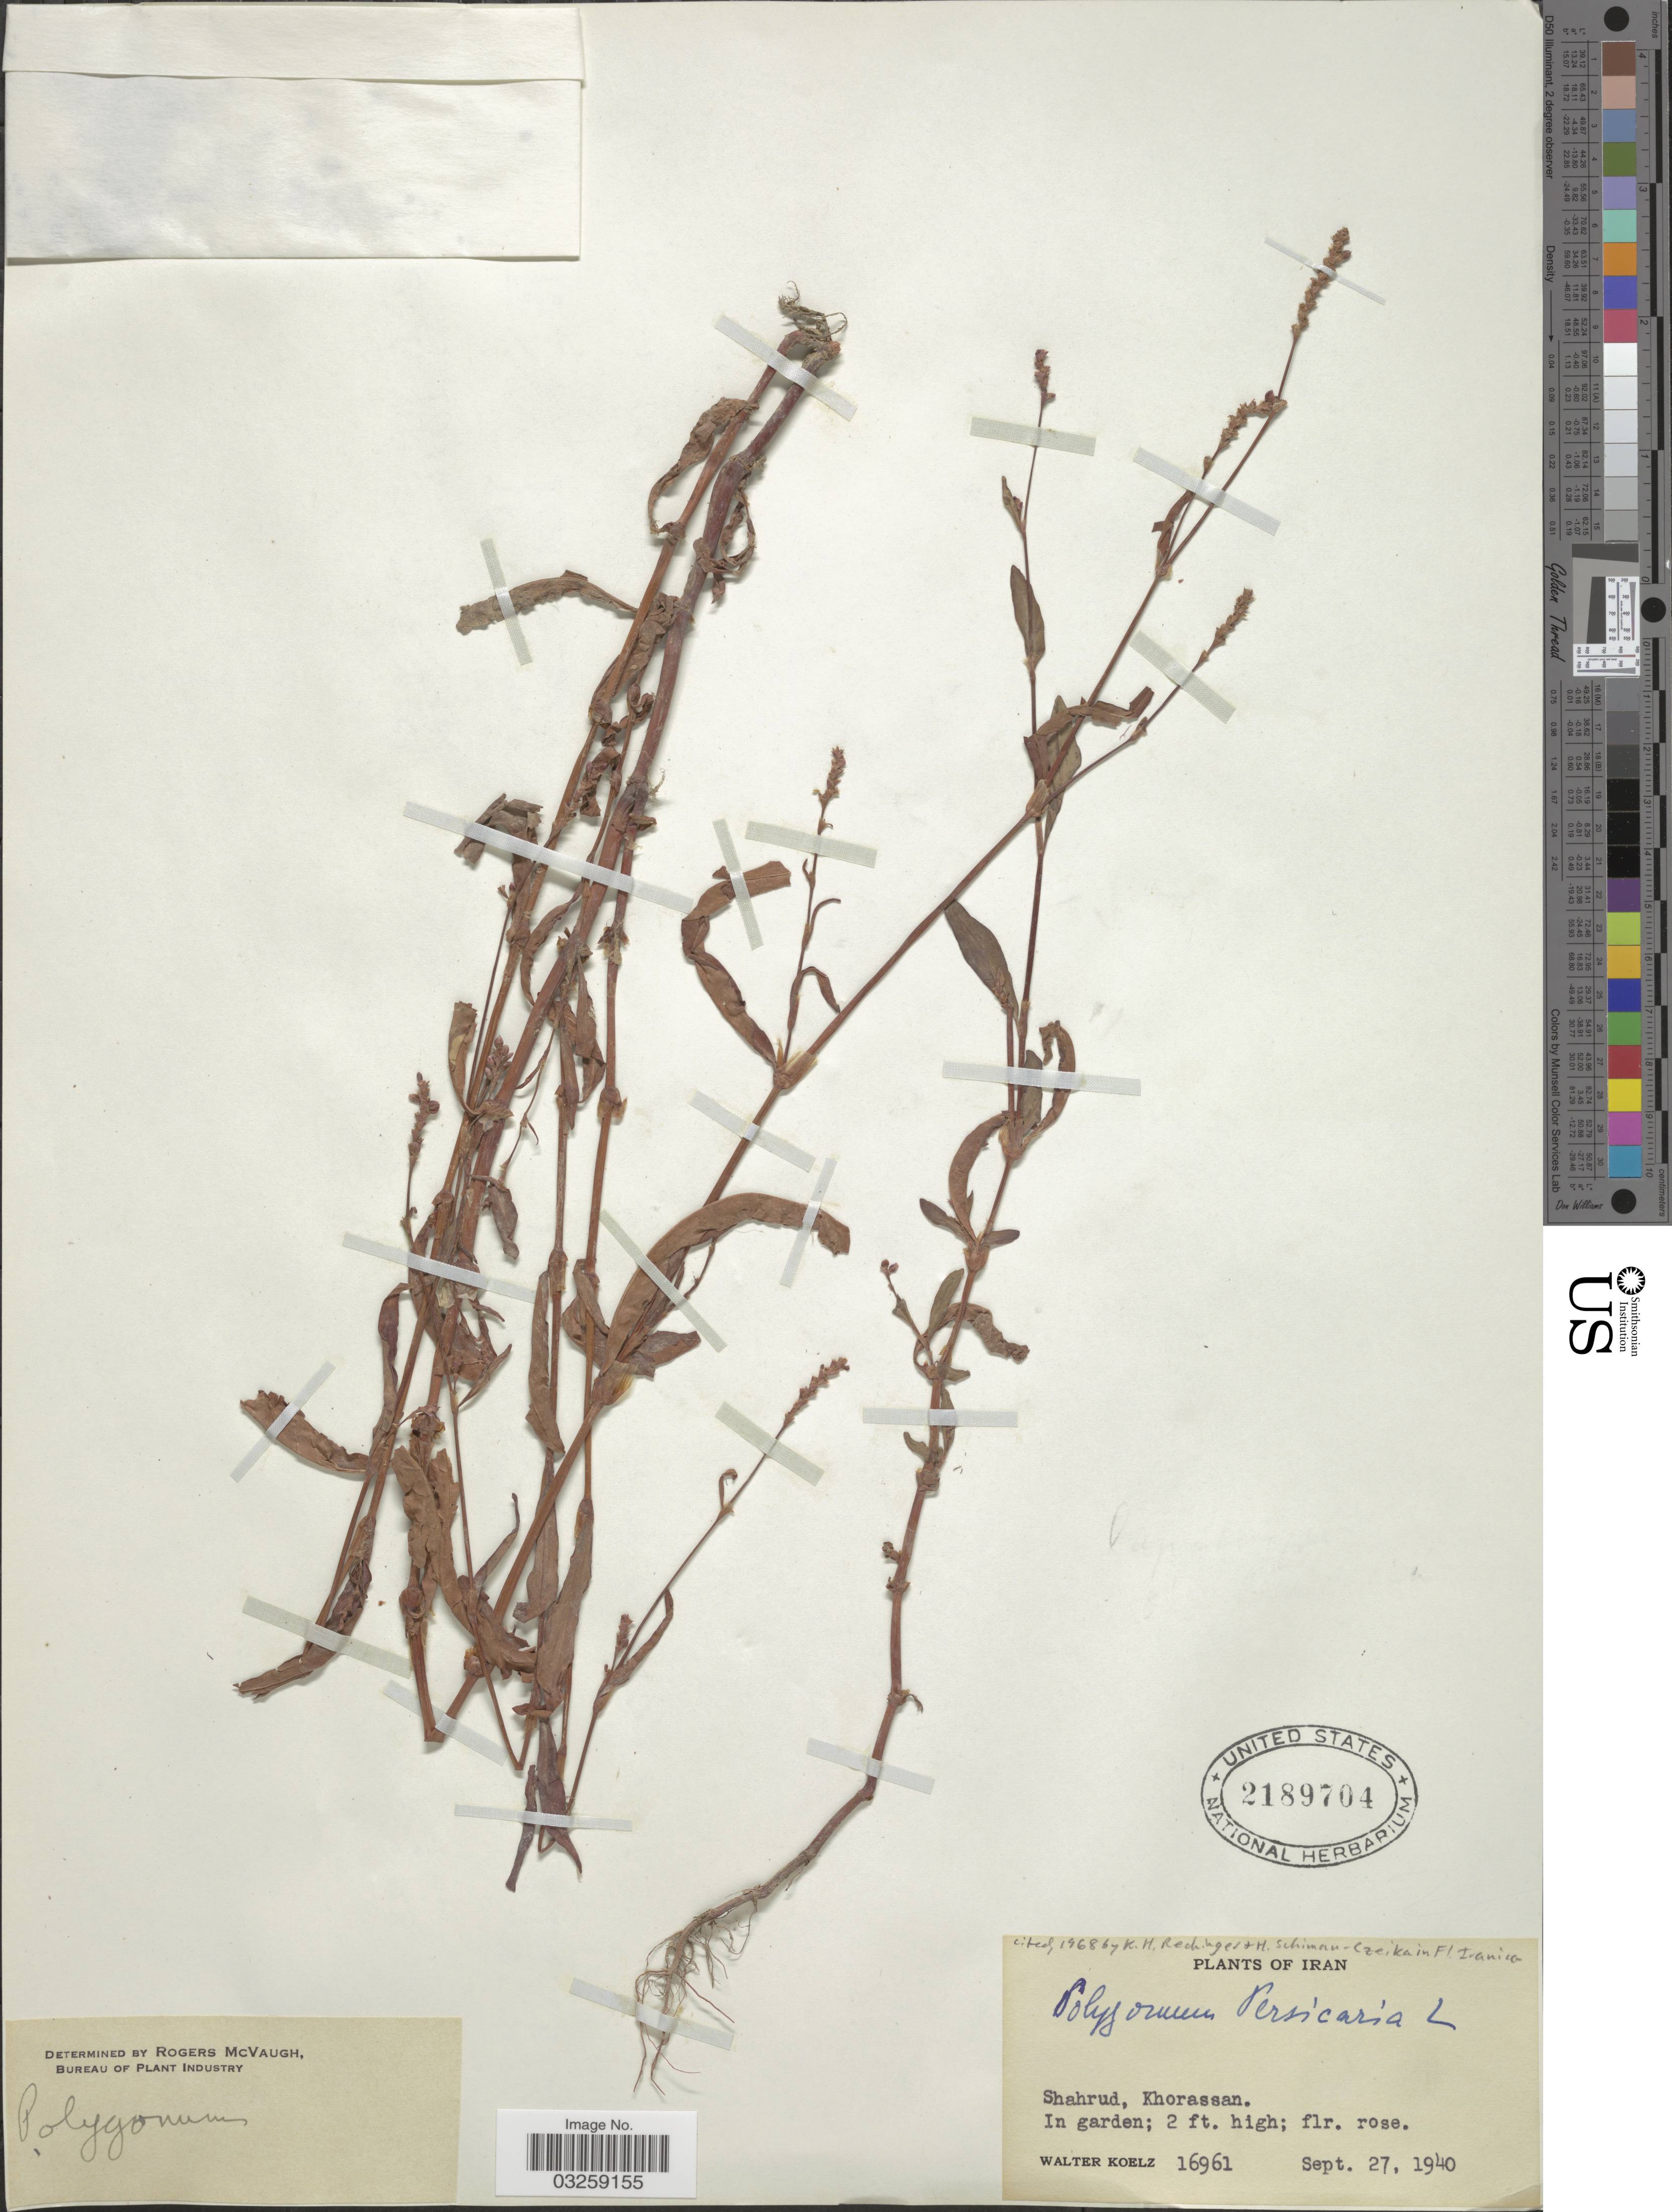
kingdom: Plantae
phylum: Tracheophyta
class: Magnoliopsida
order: Caryophyllales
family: Polygonaceae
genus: Polygonum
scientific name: Polygonum persicaria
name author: L.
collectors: W. N. Koelz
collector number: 16961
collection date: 1940-09-27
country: Iran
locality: Shahrud, Khorassan.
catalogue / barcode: US 2189704